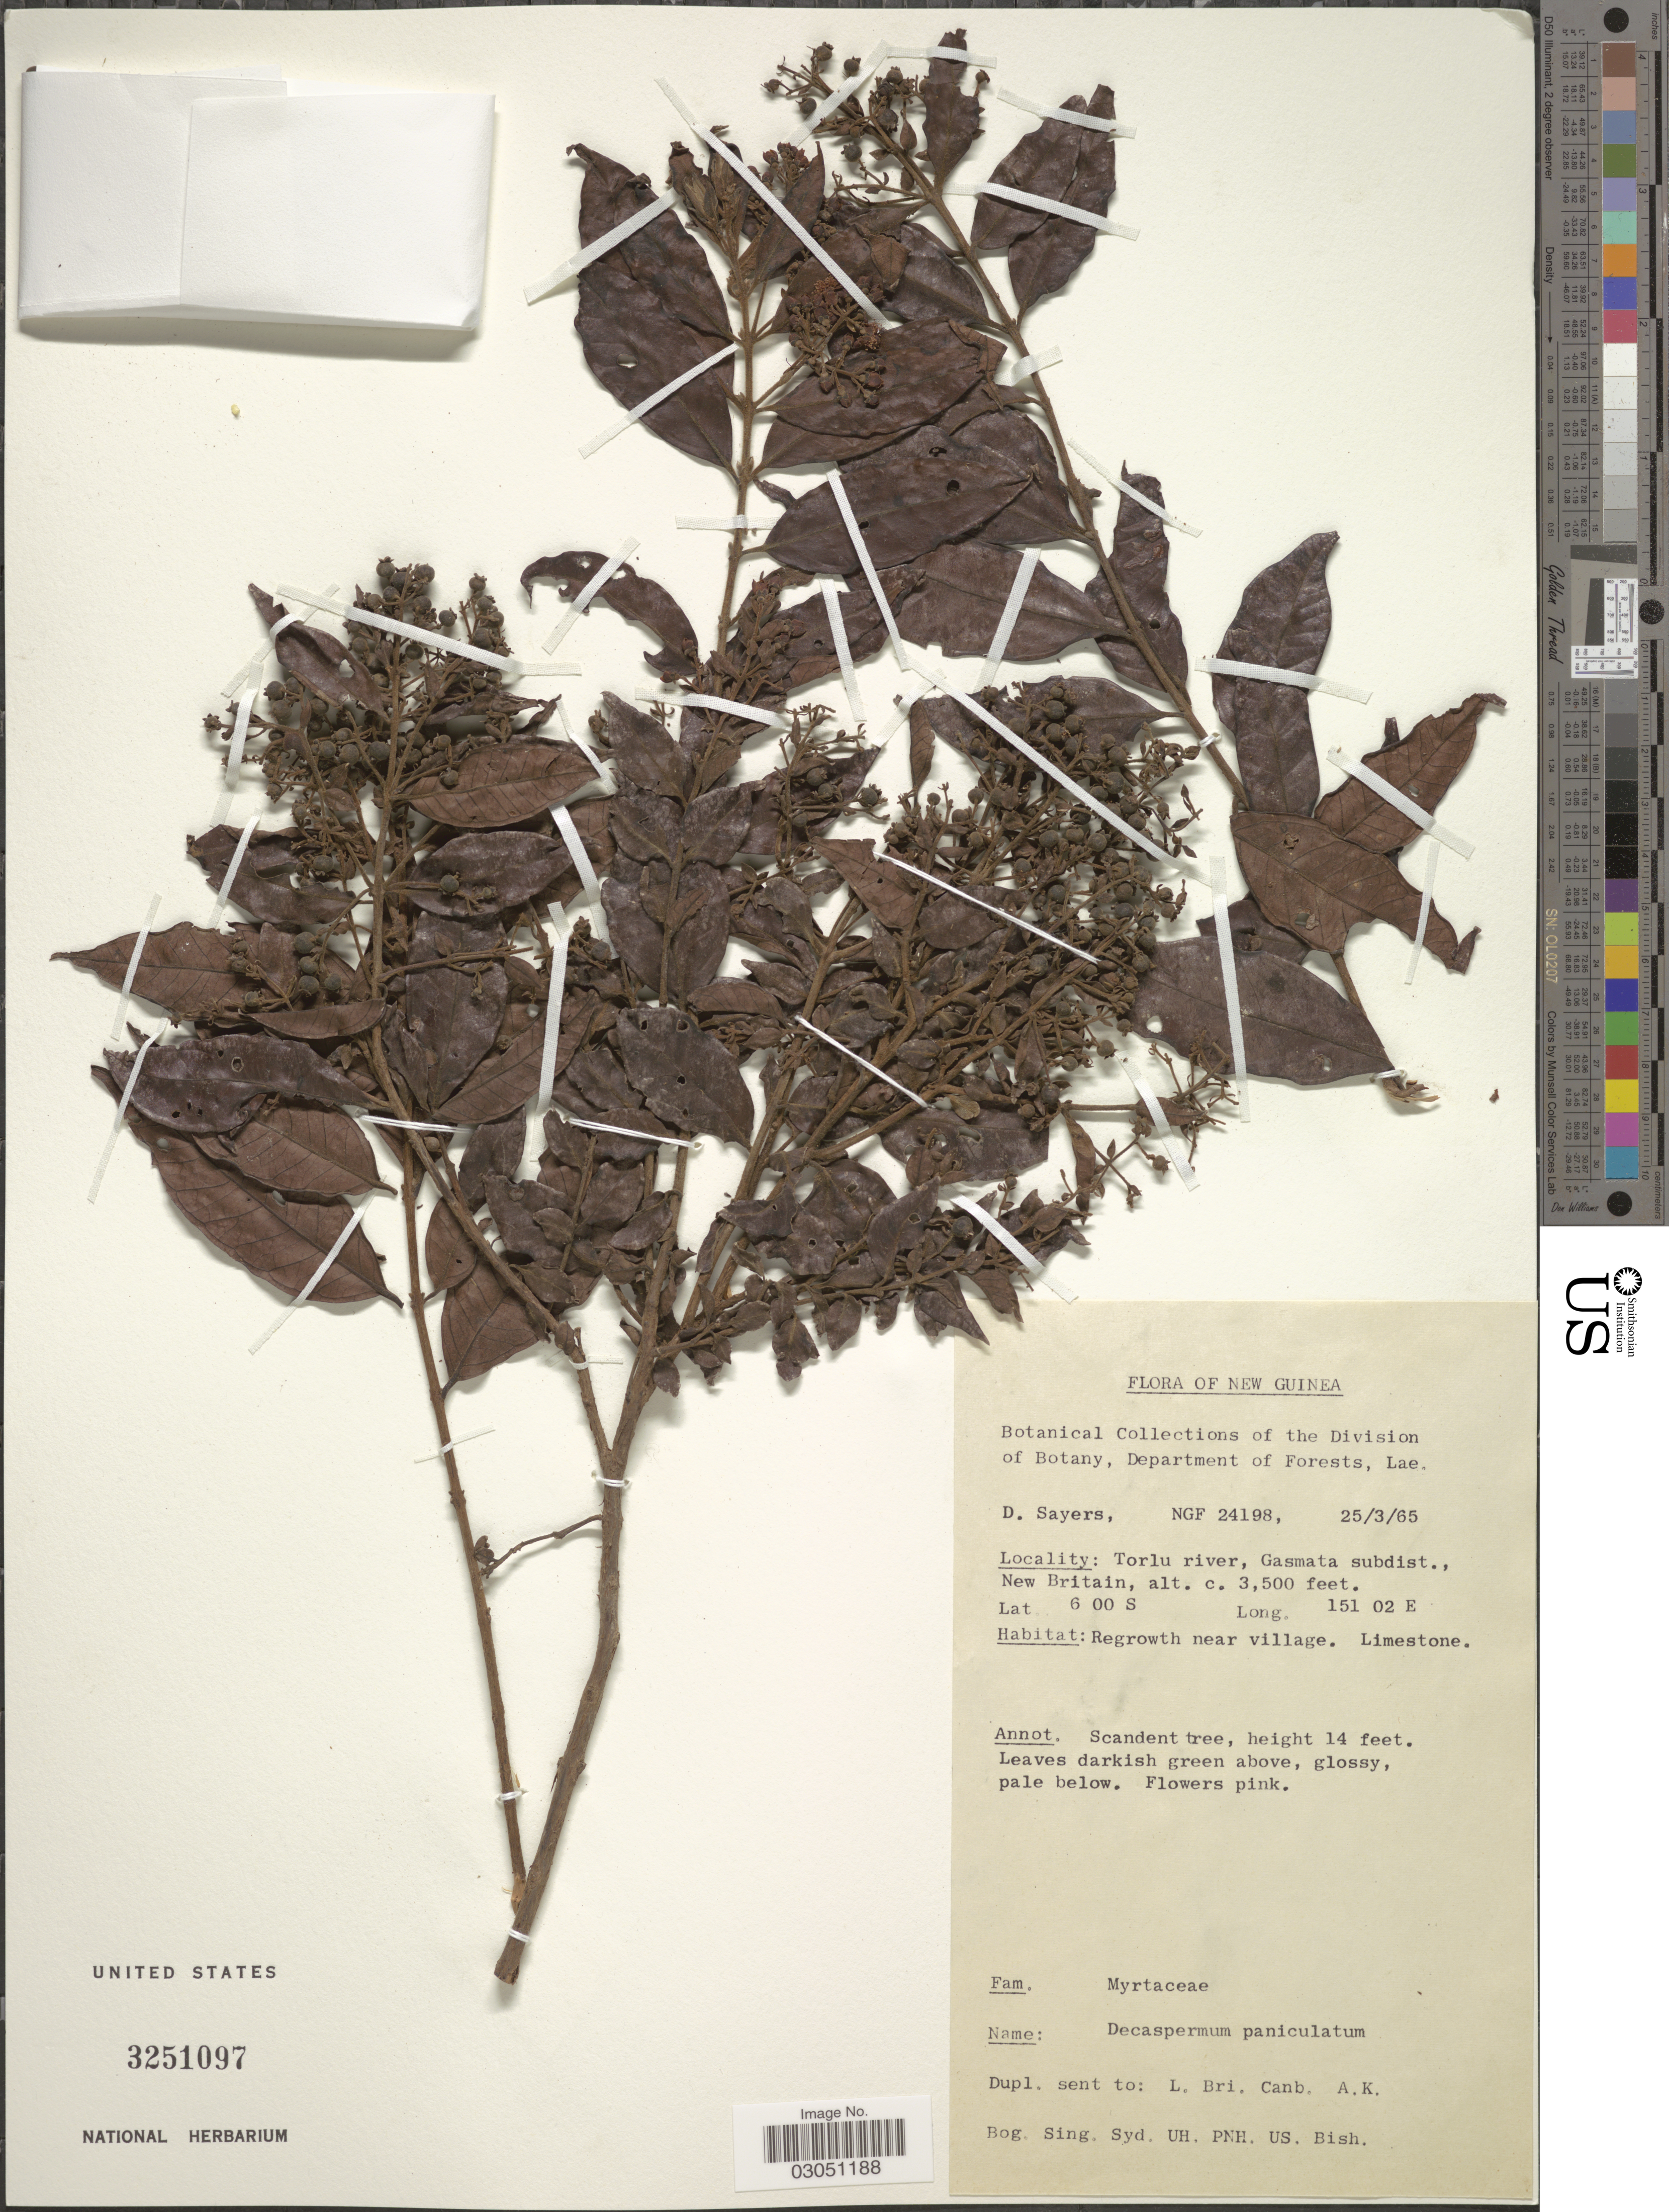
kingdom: Plantae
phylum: Tracheophyta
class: Magnoliopsida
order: Myrtales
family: Myrtaceae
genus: Decaspermum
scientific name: Decaspermum neurophyllum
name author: K. Schum. & Lauterb.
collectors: D. Sayers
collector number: NGF24198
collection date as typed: Transcribed d/m/y: 25/3/65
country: Papua New Guinea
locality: New Guinea. Torlu river, Gasmata subdist., New Britain.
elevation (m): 1067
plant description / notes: Cited by A.J. Scott, Kew Bull. 40(1): 160. 1985.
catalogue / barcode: US 3251097